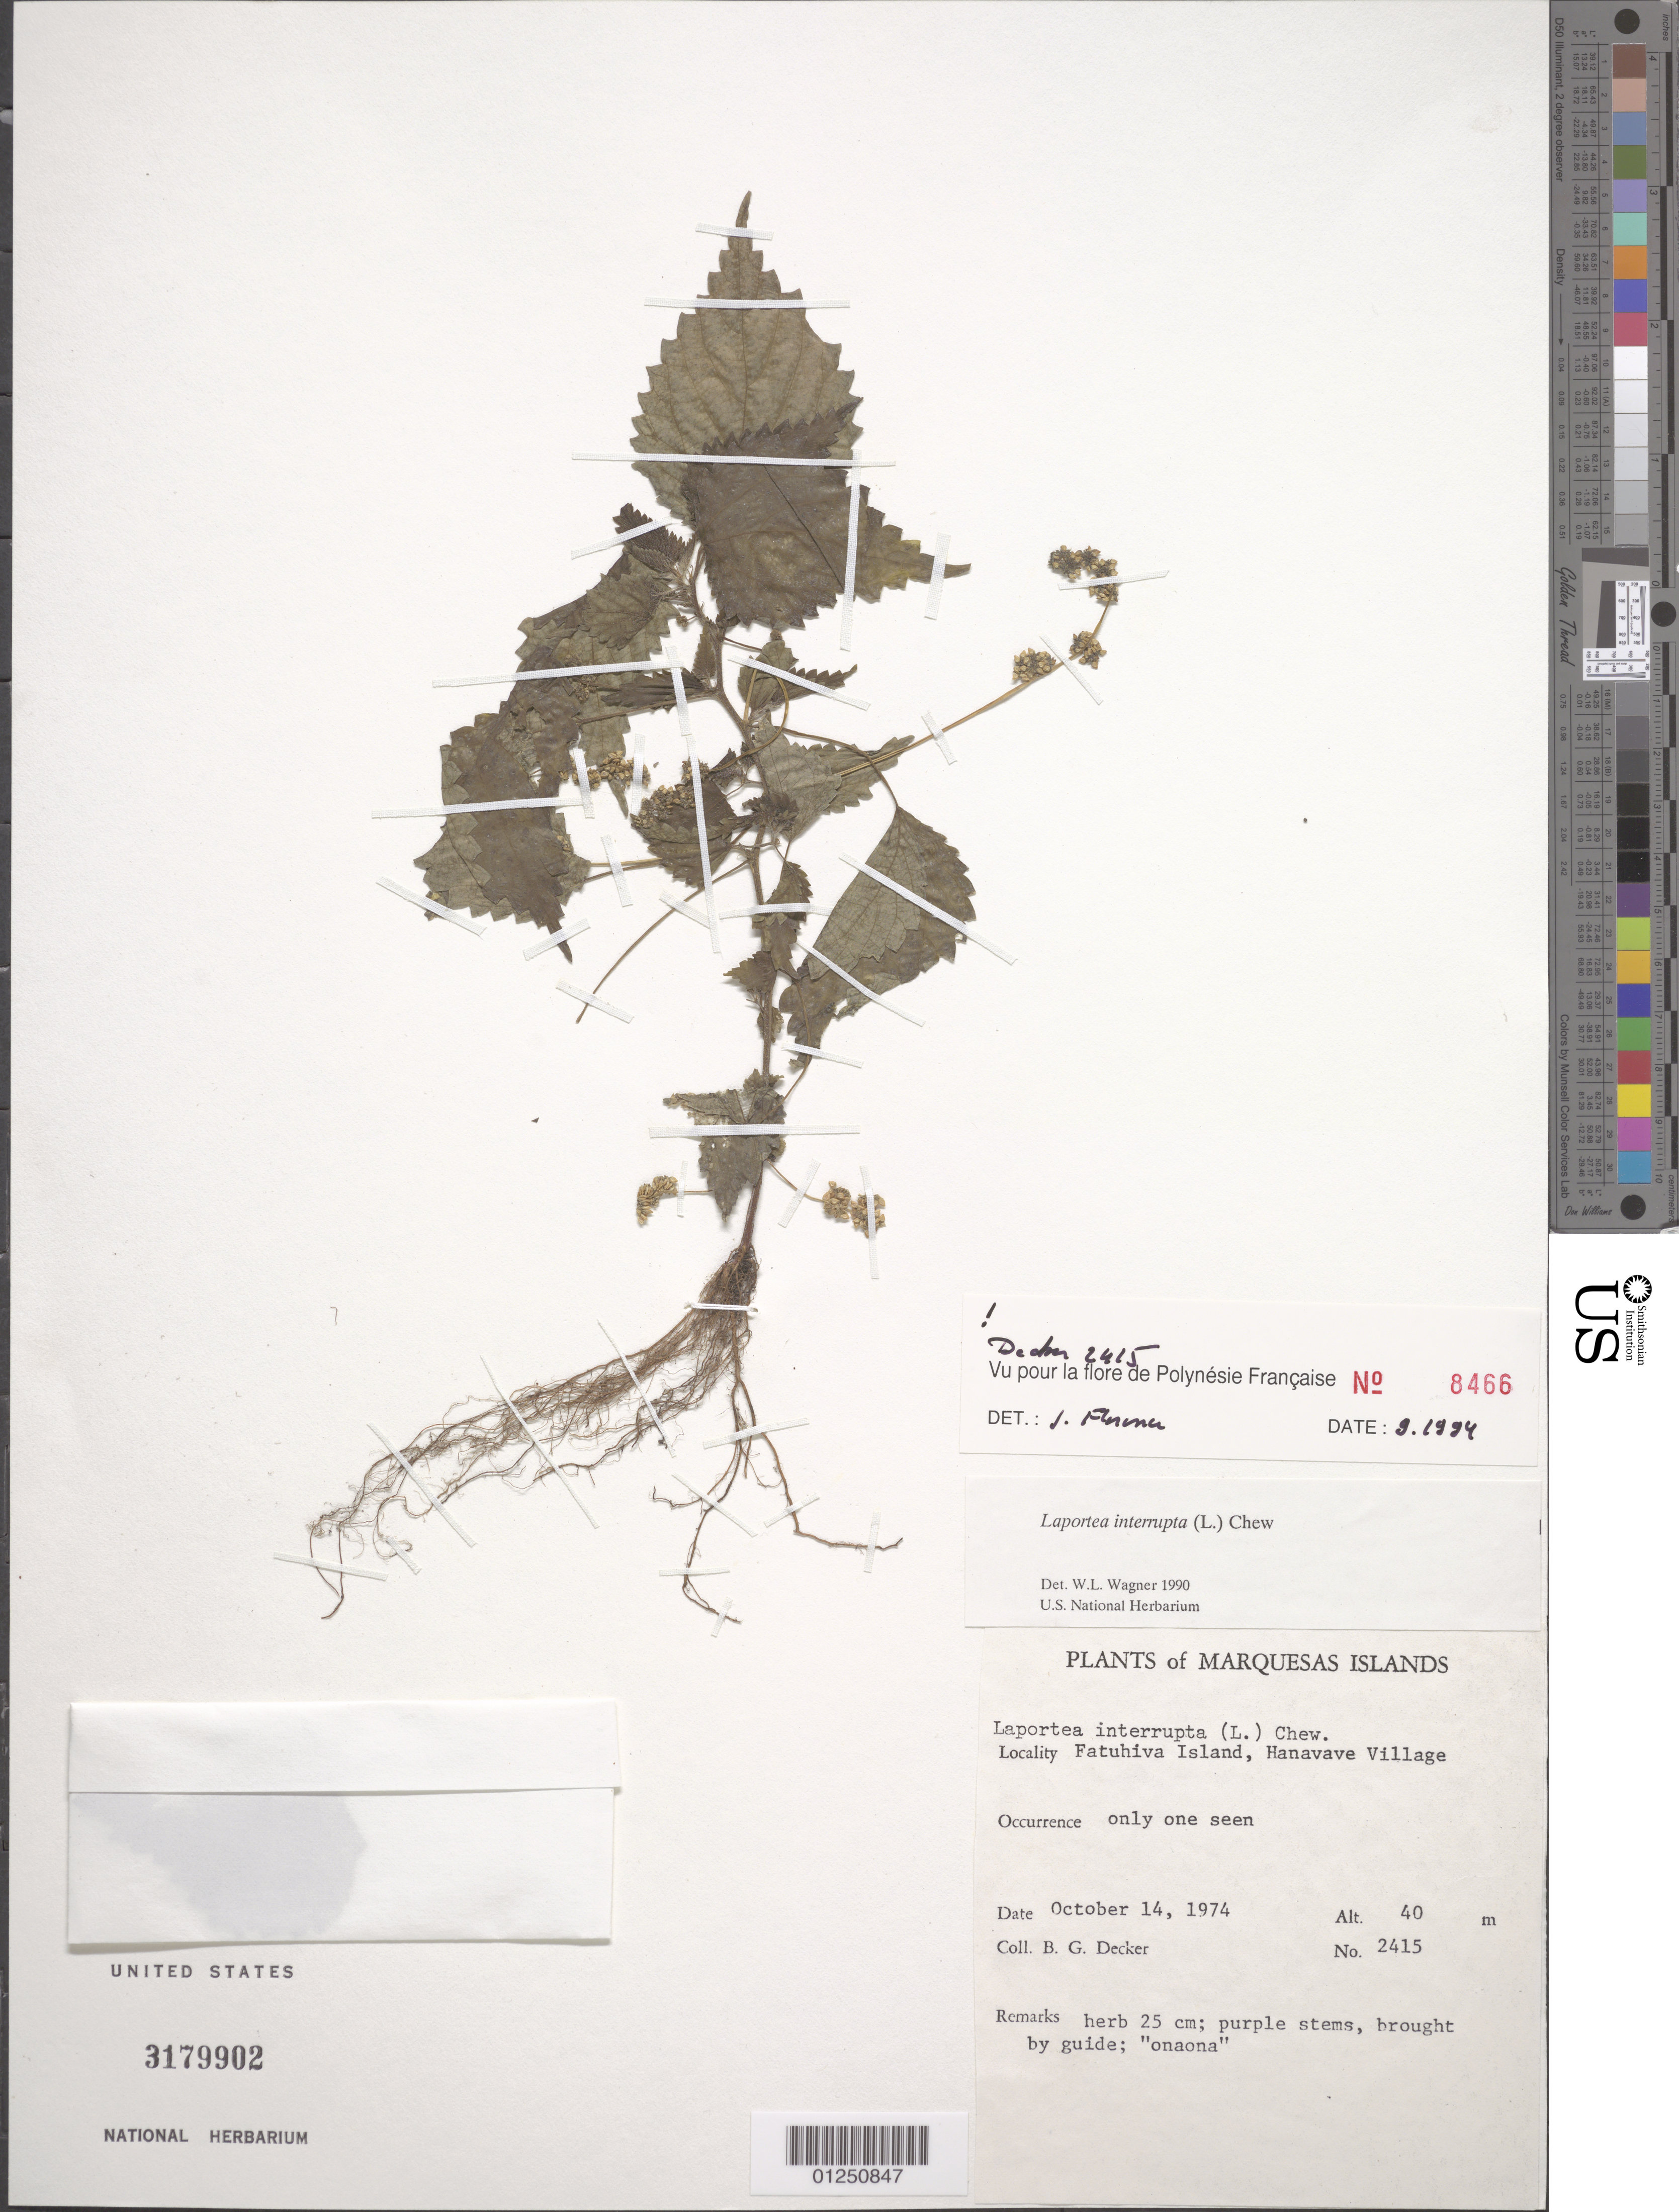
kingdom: Plantae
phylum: Tracheophyta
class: Magnoliopsida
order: Rosales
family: Urticaceae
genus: Laportea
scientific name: Laportea interrupta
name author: (L.) Chew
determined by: Wagner, W. L., (BOT), Smithsonian Institution - National Museum of Natural History (UNITED STATES)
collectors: B. G. Decker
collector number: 2415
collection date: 1974-10-14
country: French Polynesia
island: Fatu Hiva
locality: Hanavave village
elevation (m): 40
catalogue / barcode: US 3179902